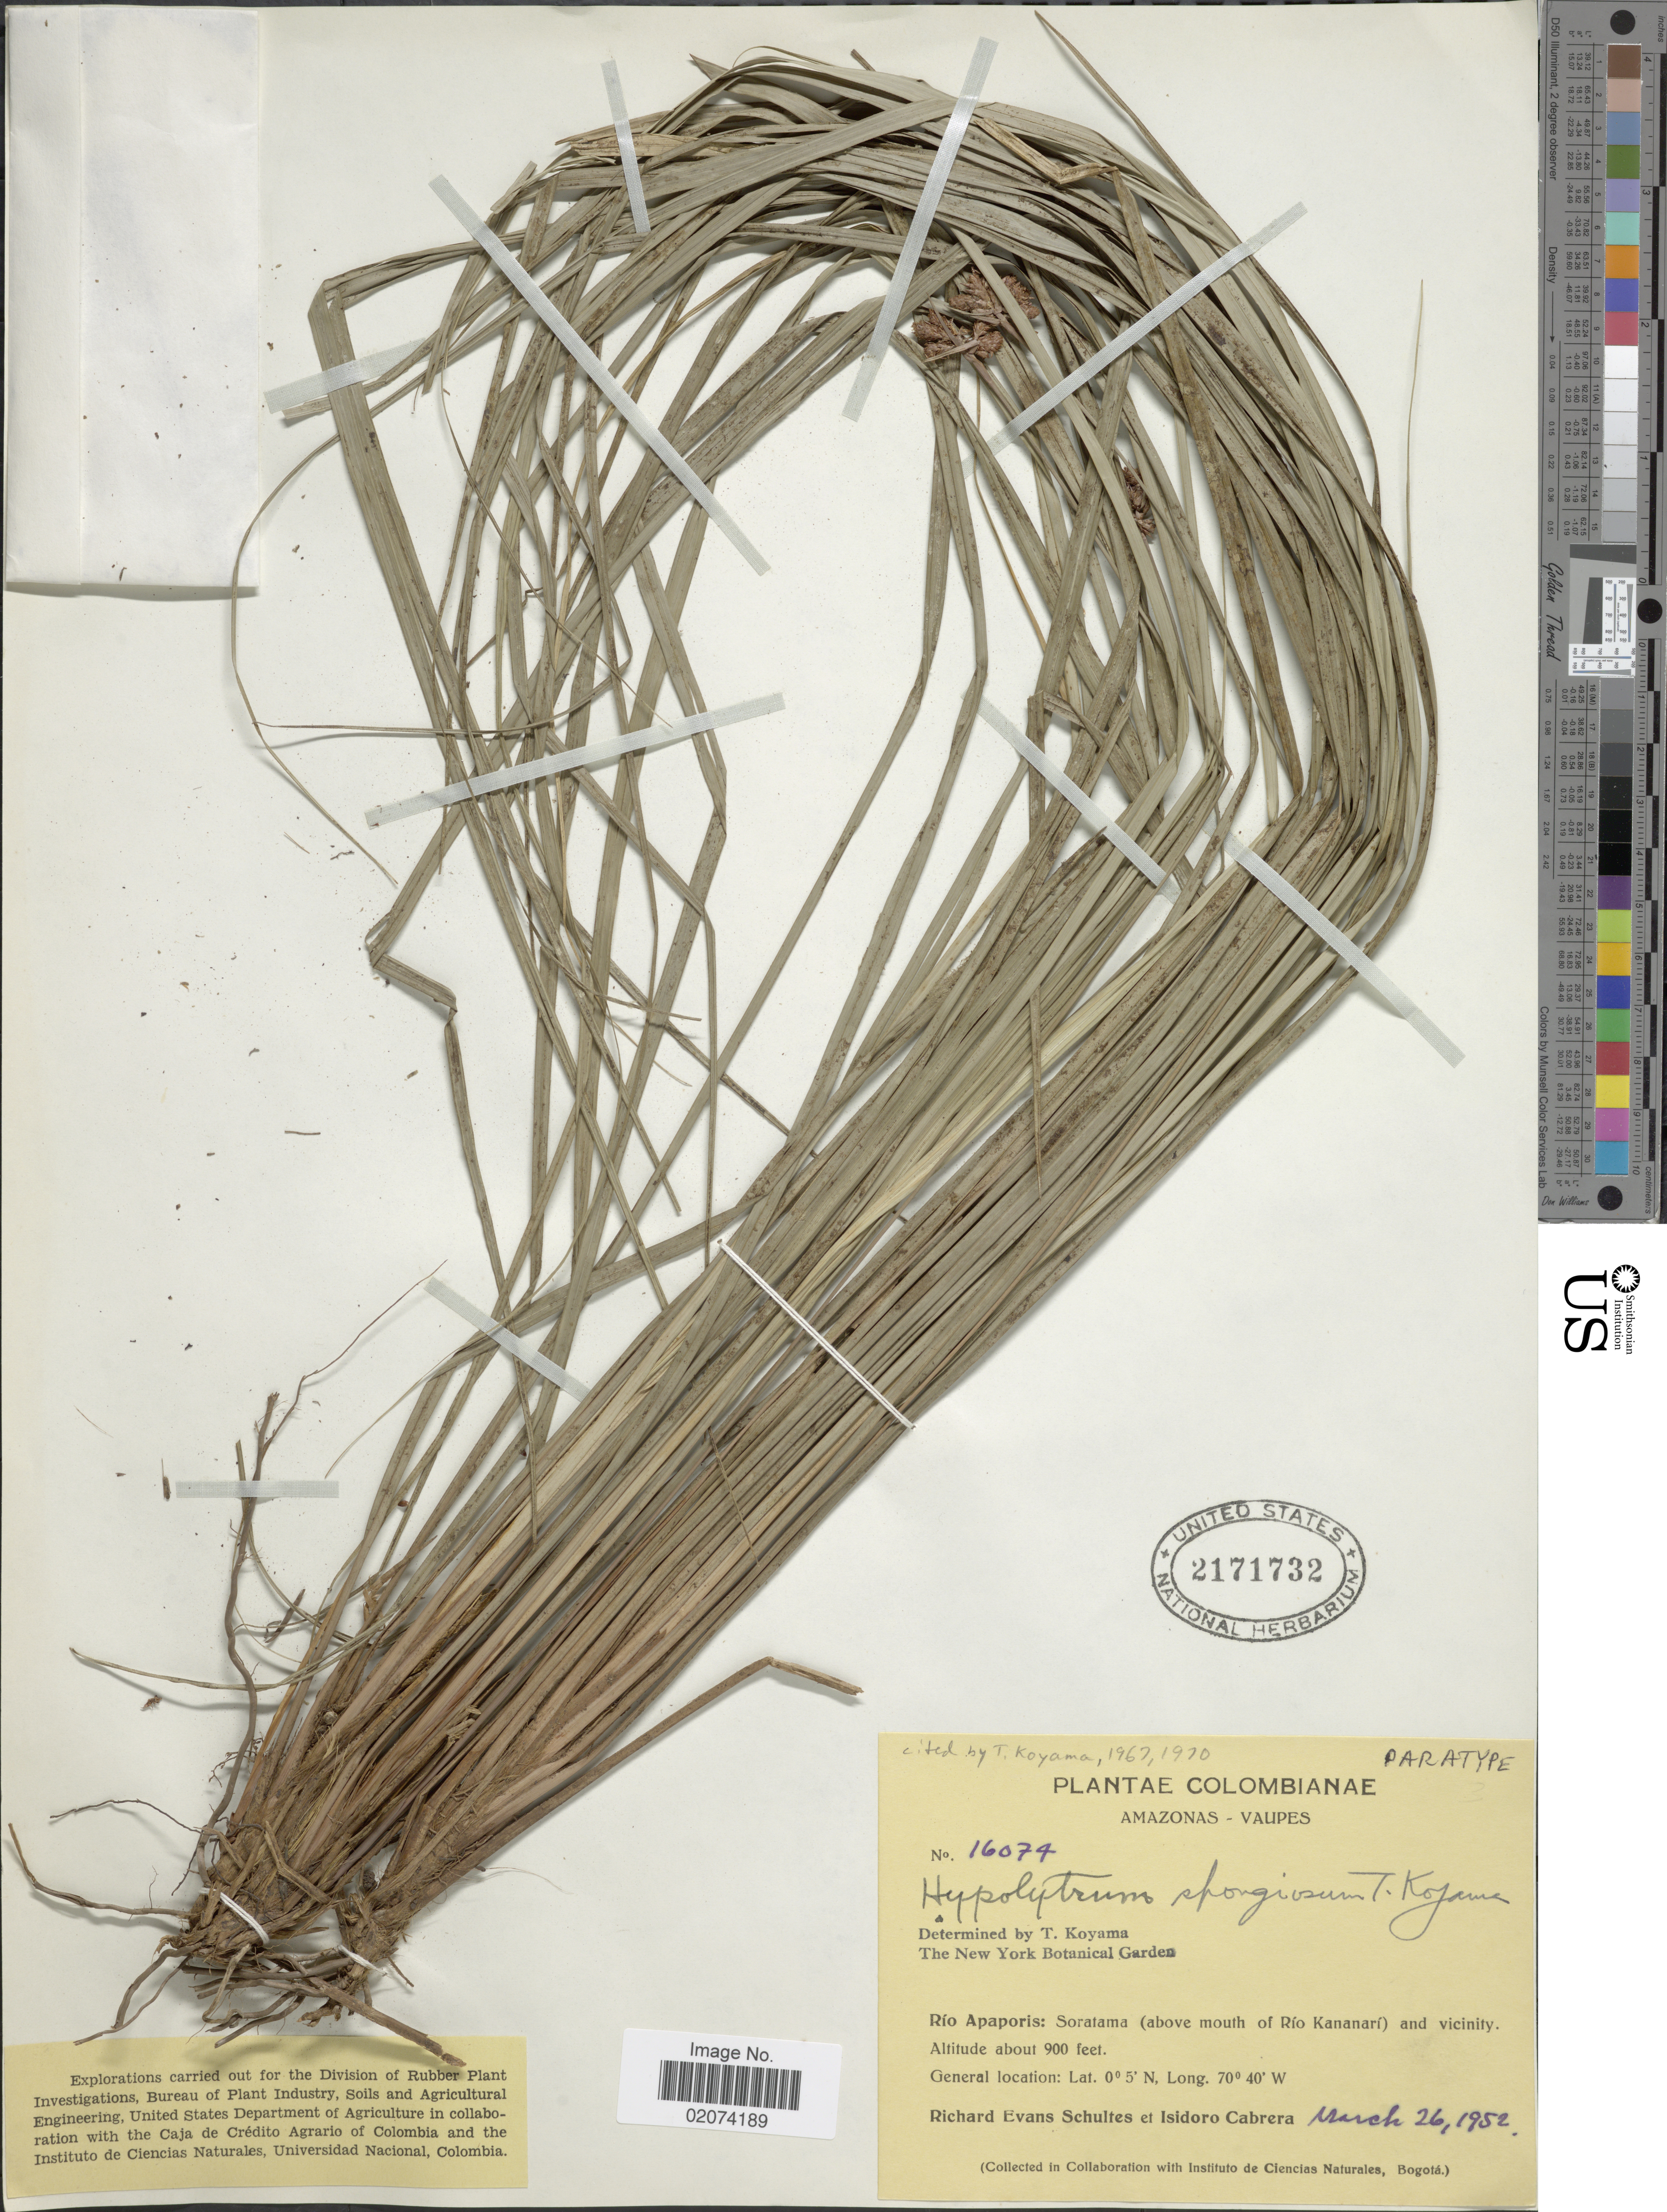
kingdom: Plantae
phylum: Tracheophyta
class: Liliopsida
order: Poales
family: Cyperaceae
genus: Hypolytrum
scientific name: Hypolytrum spongiosum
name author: T. Koyama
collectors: R. E. Schultes & I. Cabrera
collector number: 16074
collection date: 1952-03-26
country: Colombia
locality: Amazonas- Vaues. Ri Apaporis: SOratama (above mouth of Rio Kananari) and vicinity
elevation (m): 274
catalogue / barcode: US 2171732